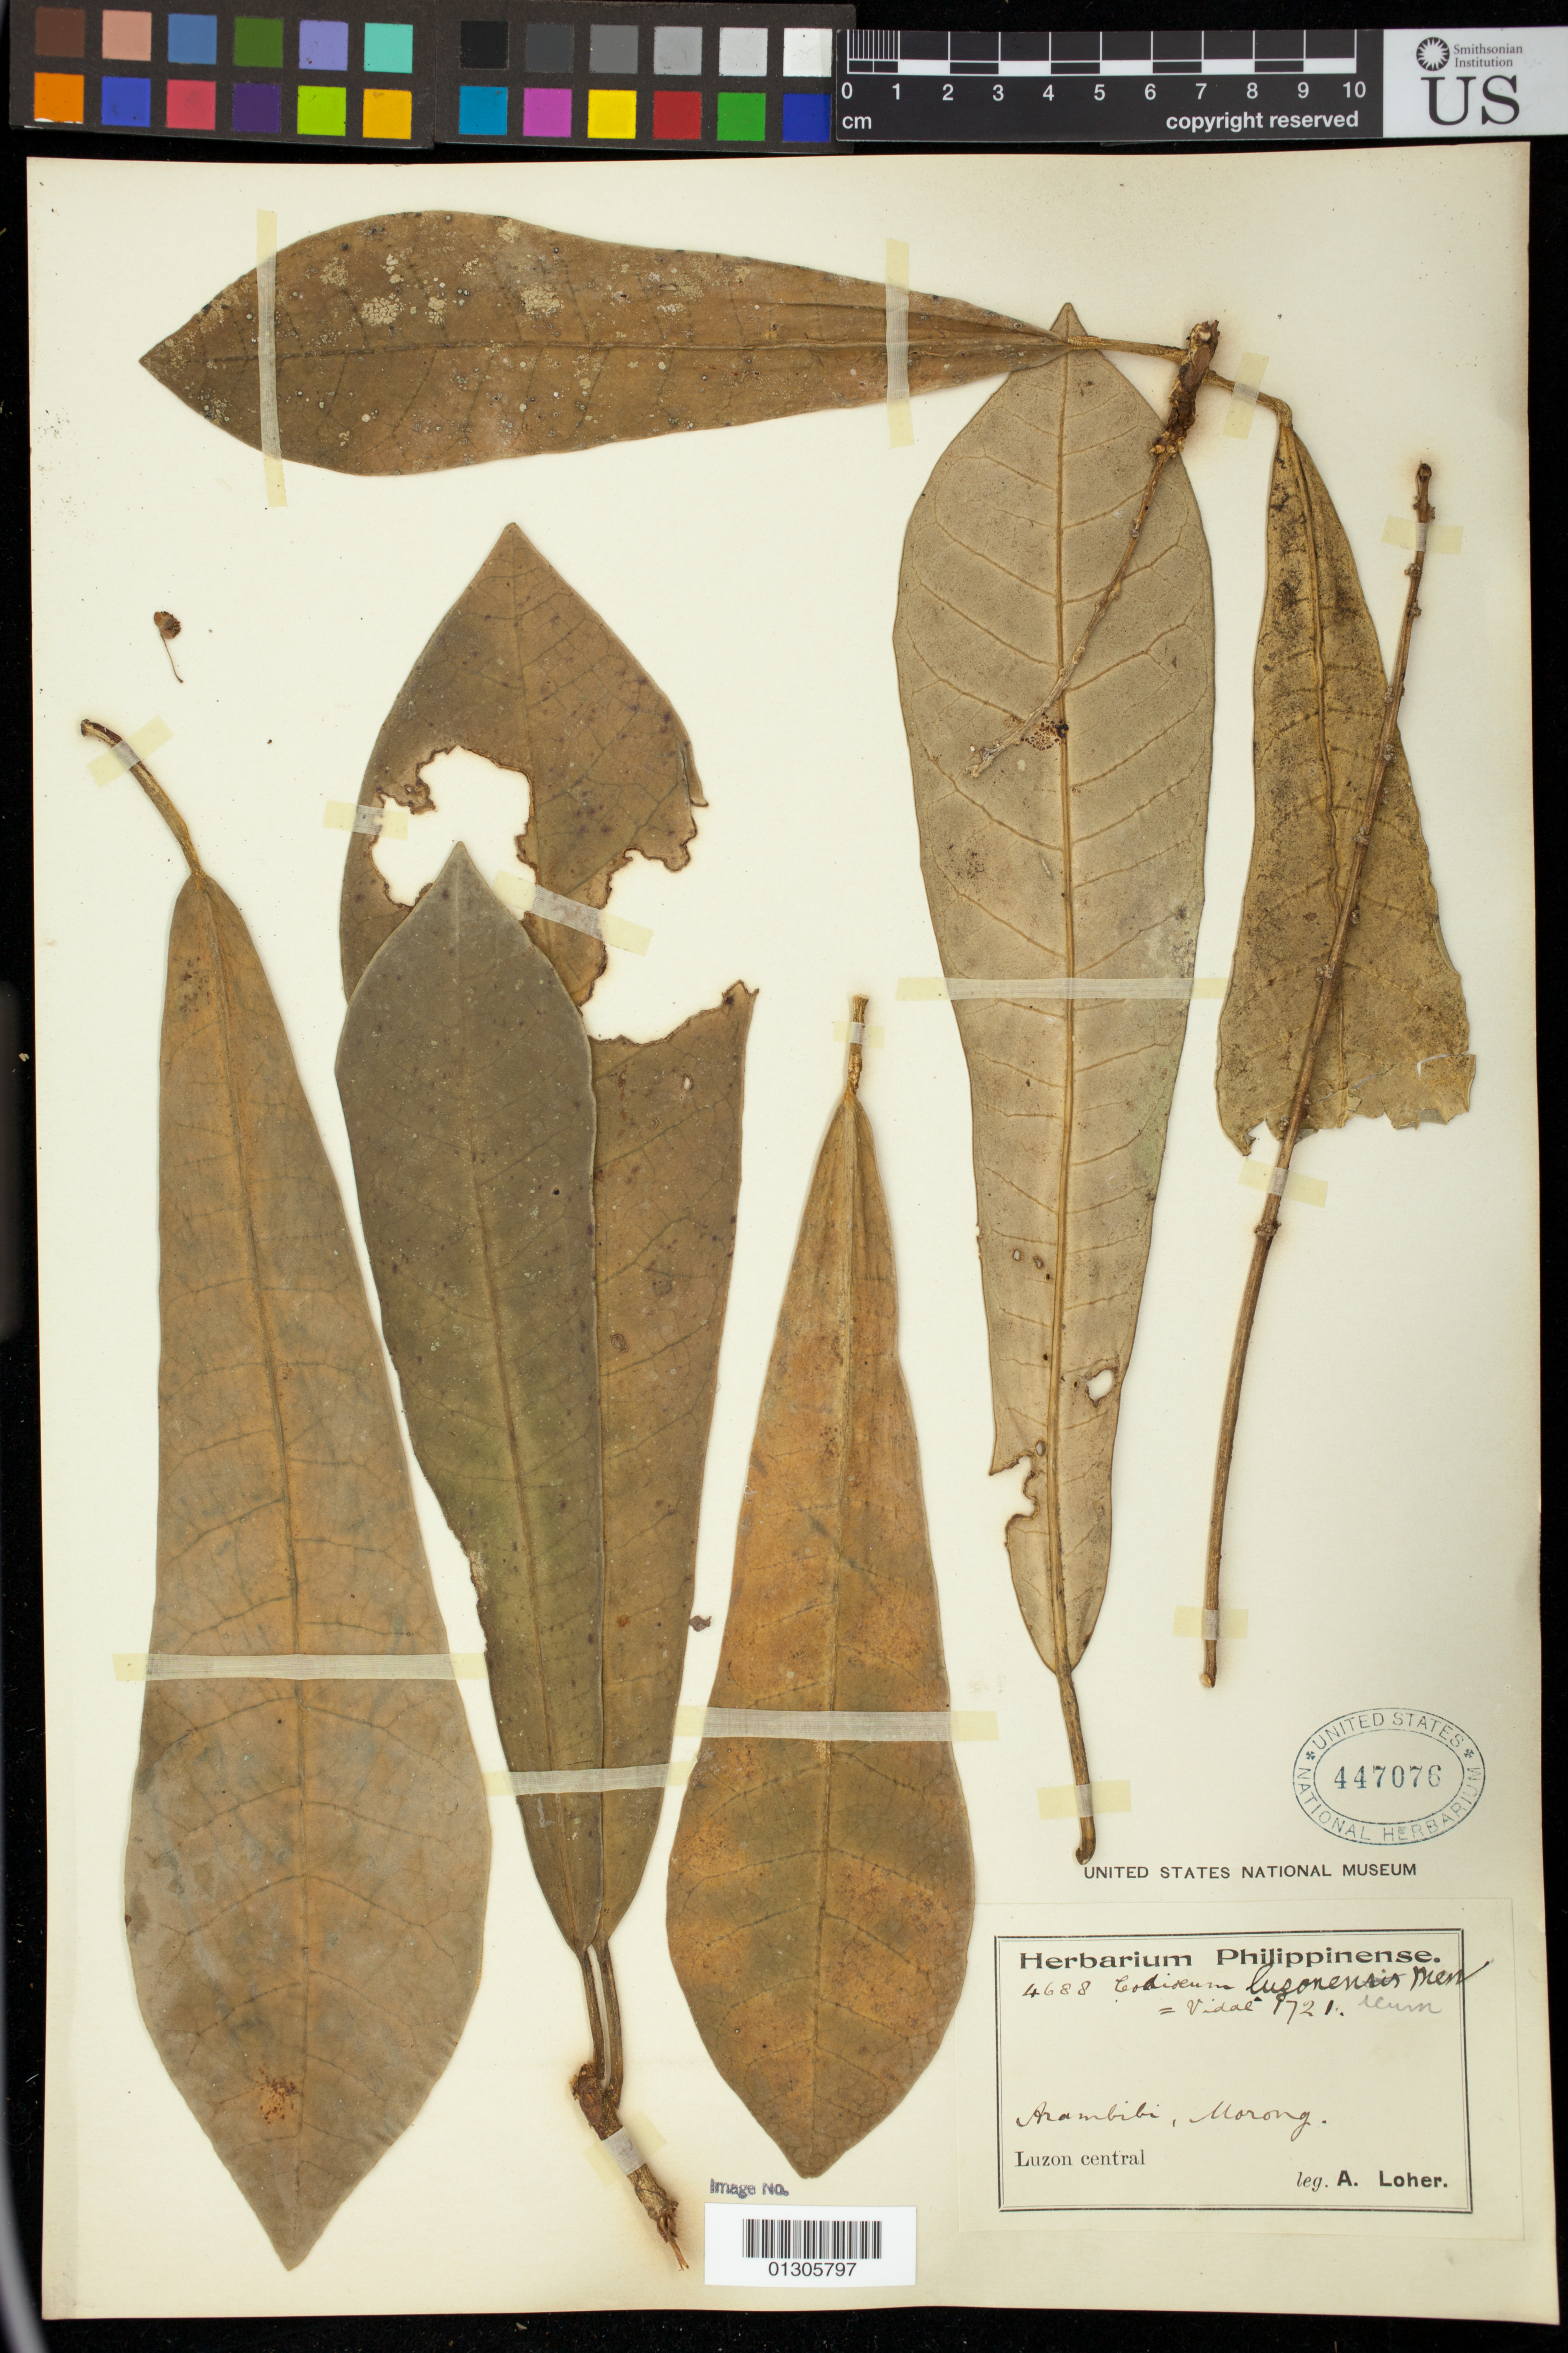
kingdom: Plantae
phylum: Tracheophyta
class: Magnoliopsida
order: Malpighiales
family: Euphorbiaceae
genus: Codiaeum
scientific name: Codiaeum luzonicum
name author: Merr.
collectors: A. Loher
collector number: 4688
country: Philippines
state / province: Central Luzon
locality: Arambibi, Morong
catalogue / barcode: US 447076